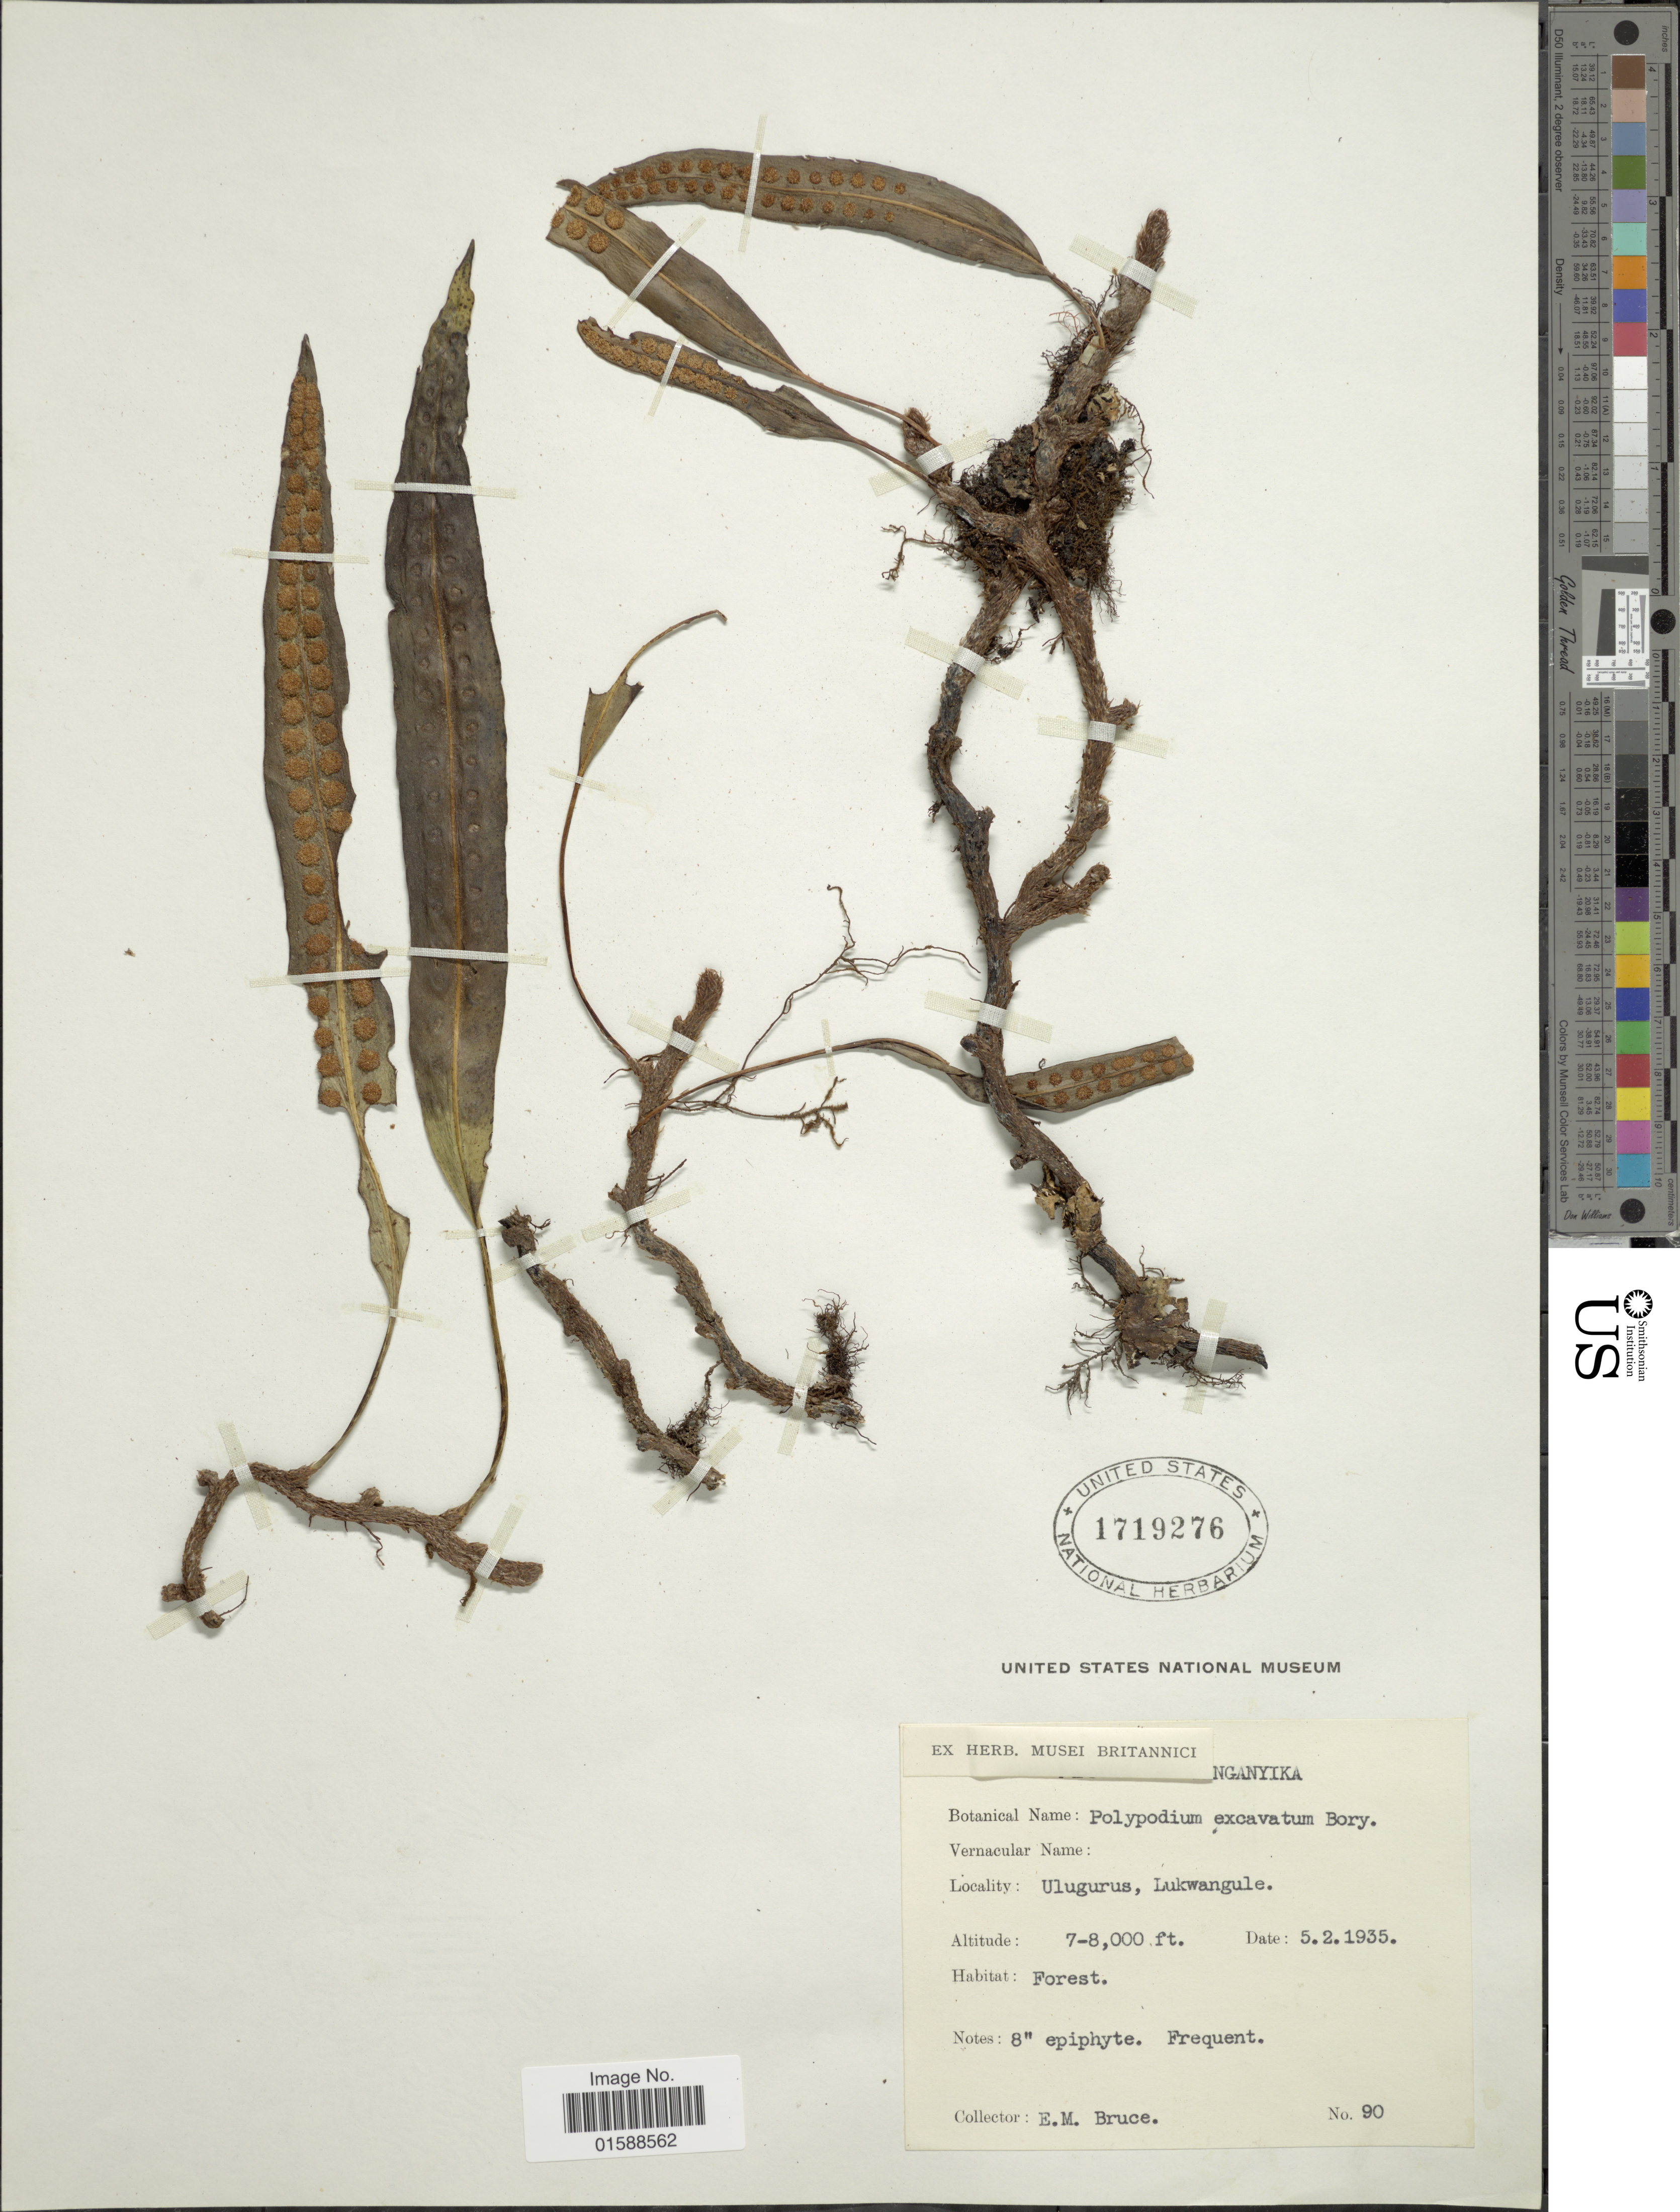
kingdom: Plantae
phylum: Tracheophyta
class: Polypodiopsida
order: Polypodiales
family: Polypodiaceae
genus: Lepisorus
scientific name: Lepisorus excavatus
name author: (Bory ex Willd.) Ching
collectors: E. Bruce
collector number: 90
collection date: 1935-02-05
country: Tanzania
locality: [illegible text]nganyika. Ulugurus, Lukwangule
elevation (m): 2134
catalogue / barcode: US 1719276